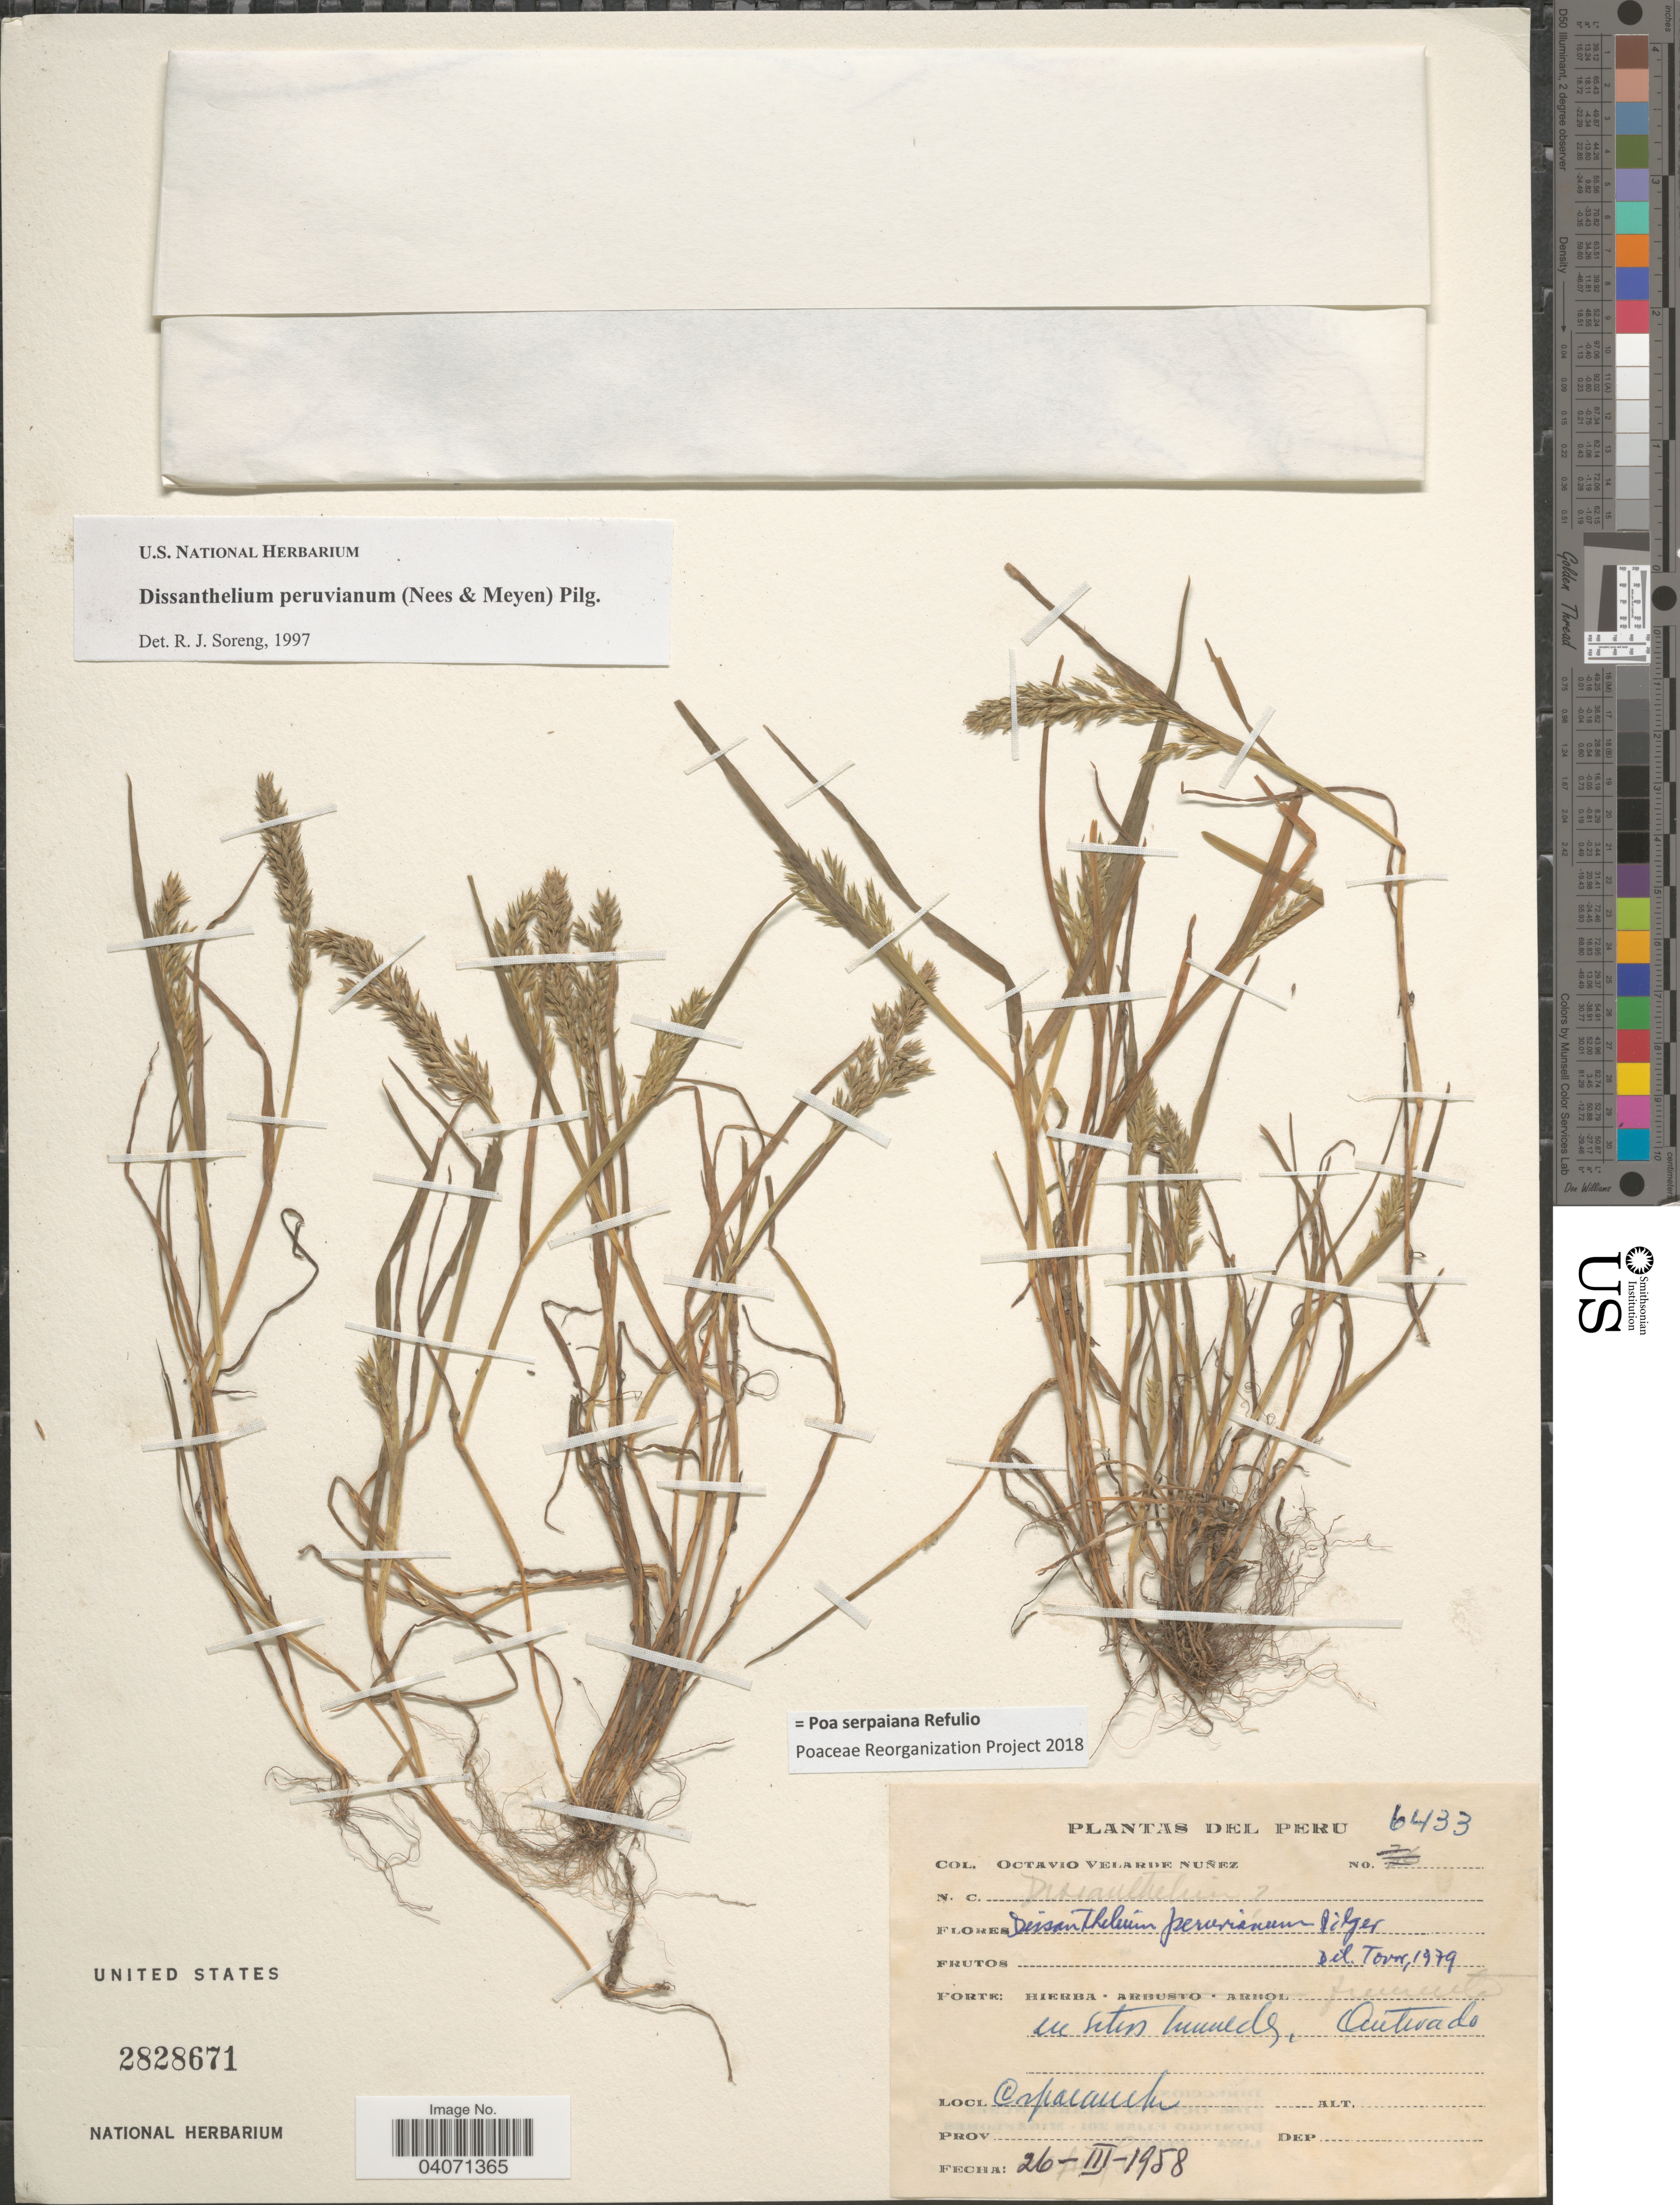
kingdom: Plantae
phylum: Tracheophyta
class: Liliopsida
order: Poales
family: Poaceae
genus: Poa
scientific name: Poa serpaiana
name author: Refulio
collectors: O. Velarde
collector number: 6433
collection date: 1958-03-26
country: Peru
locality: Corpacancha.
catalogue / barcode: US 2828671